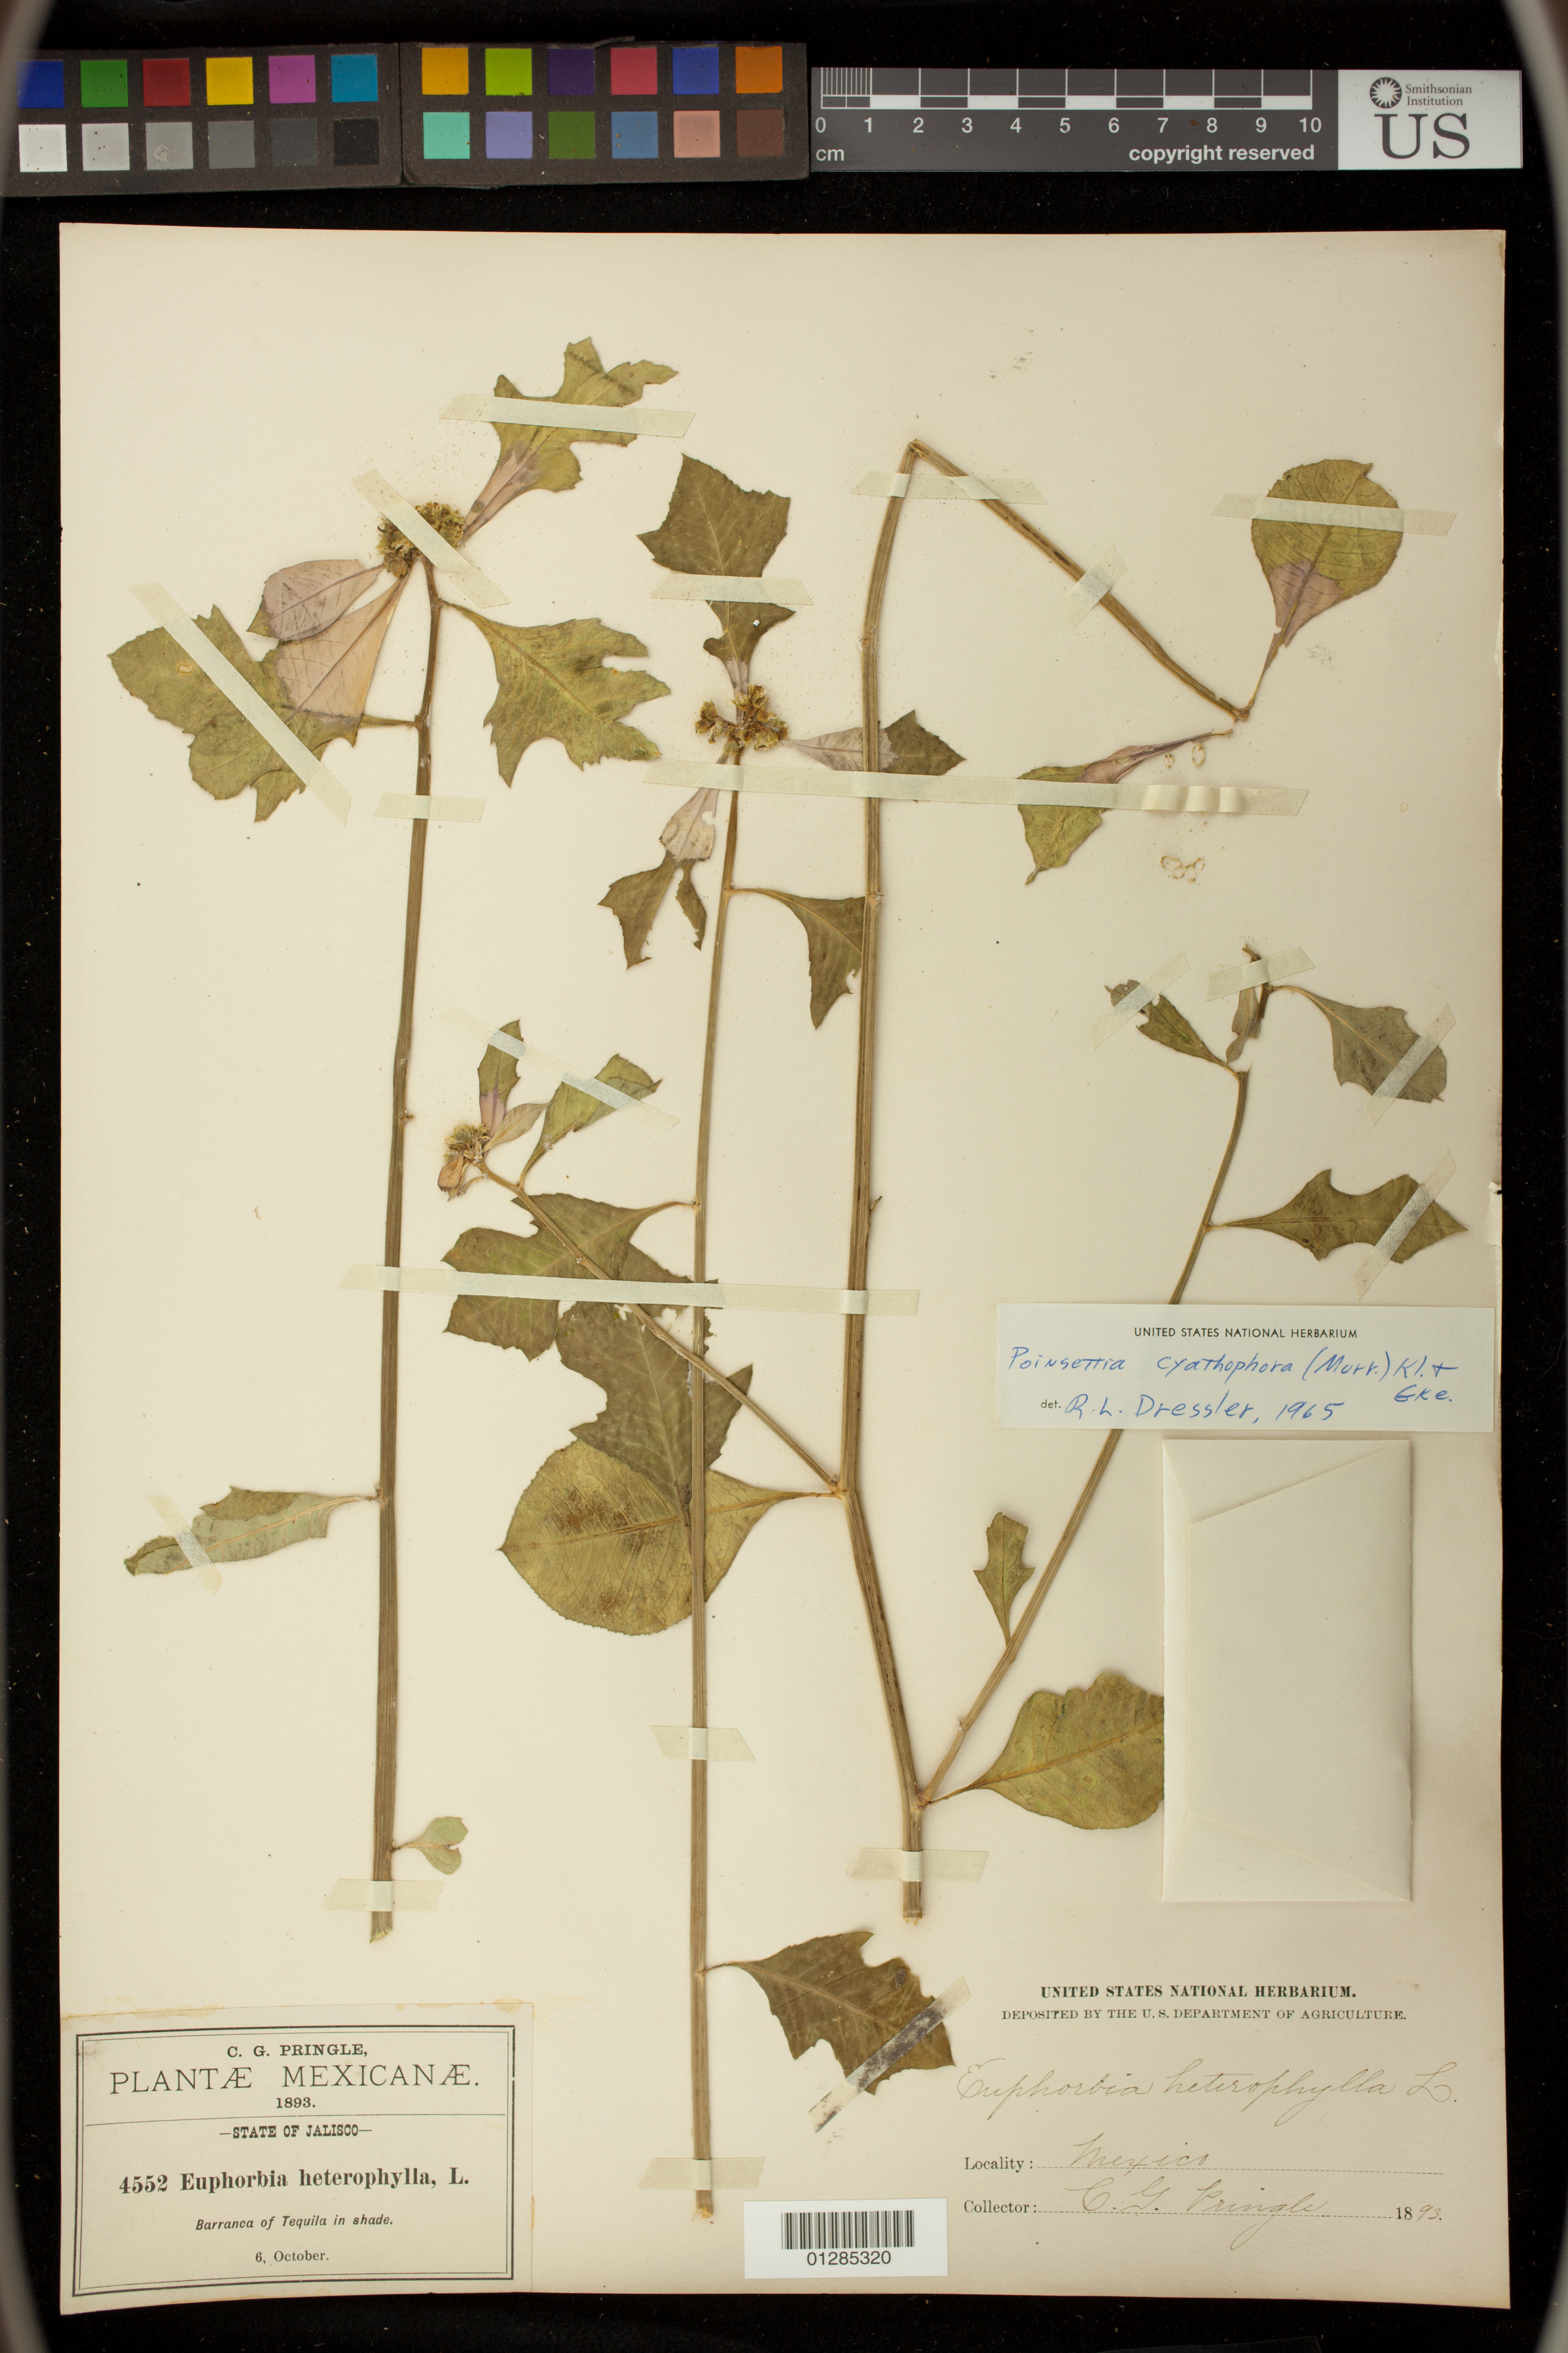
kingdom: Plantae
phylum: Tracheophyta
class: Magnoliopsida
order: Malpighiales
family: Euphorbiaceae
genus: Euphorbia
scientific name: Euphorbia heterophylla var. cyathophora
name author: (Murr.) Griseb.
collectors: C. G. Pringle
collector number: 4552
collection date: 1893-10-06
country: Mexico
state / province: Jalisco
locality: Barranca of Tequila